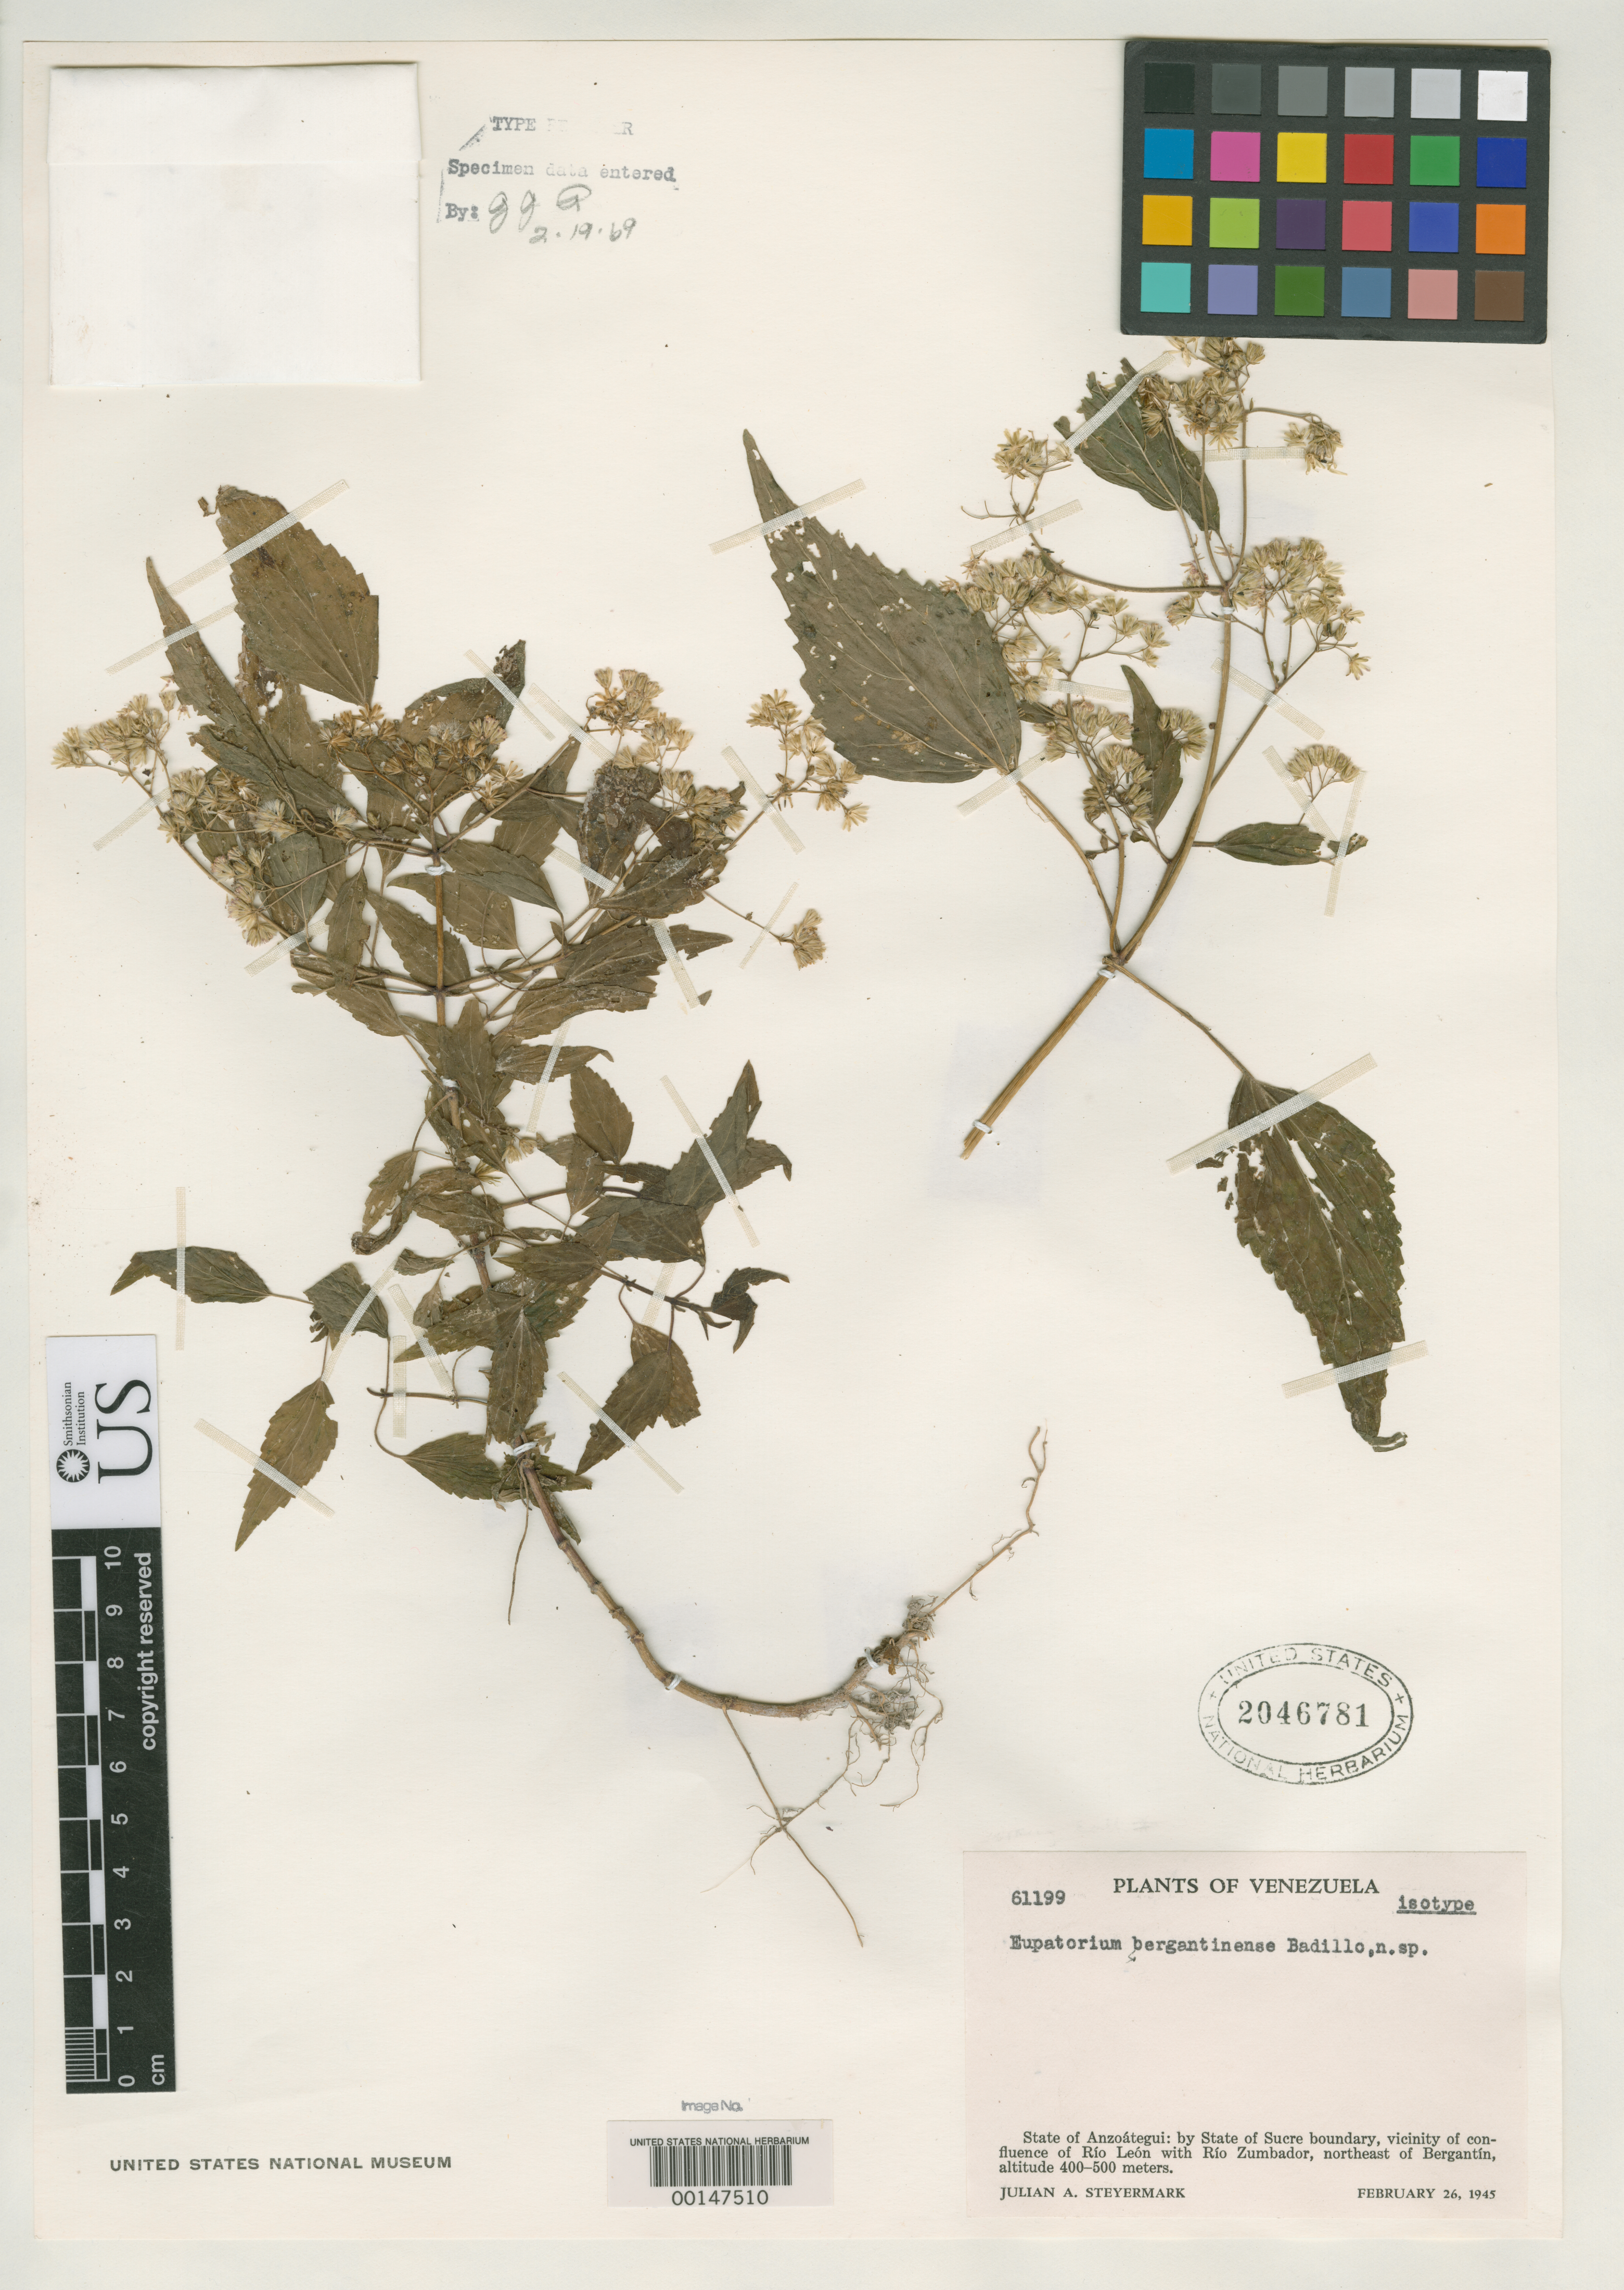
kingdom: Plantae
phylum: Tracheophyta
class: Magnoliopsida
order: Asterales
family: Asteraceae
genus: Eupatorium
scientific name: Eupatorium bergantinense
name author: V.M. Badillo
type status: Isotype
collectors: J. Steyermark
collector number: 61199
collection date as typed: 26 Feb 1945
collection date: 1945-02-26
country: Venezuela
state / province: Anzoategui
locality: Confluence of Rios Leon and Zumbador.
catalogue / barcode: US 2046781